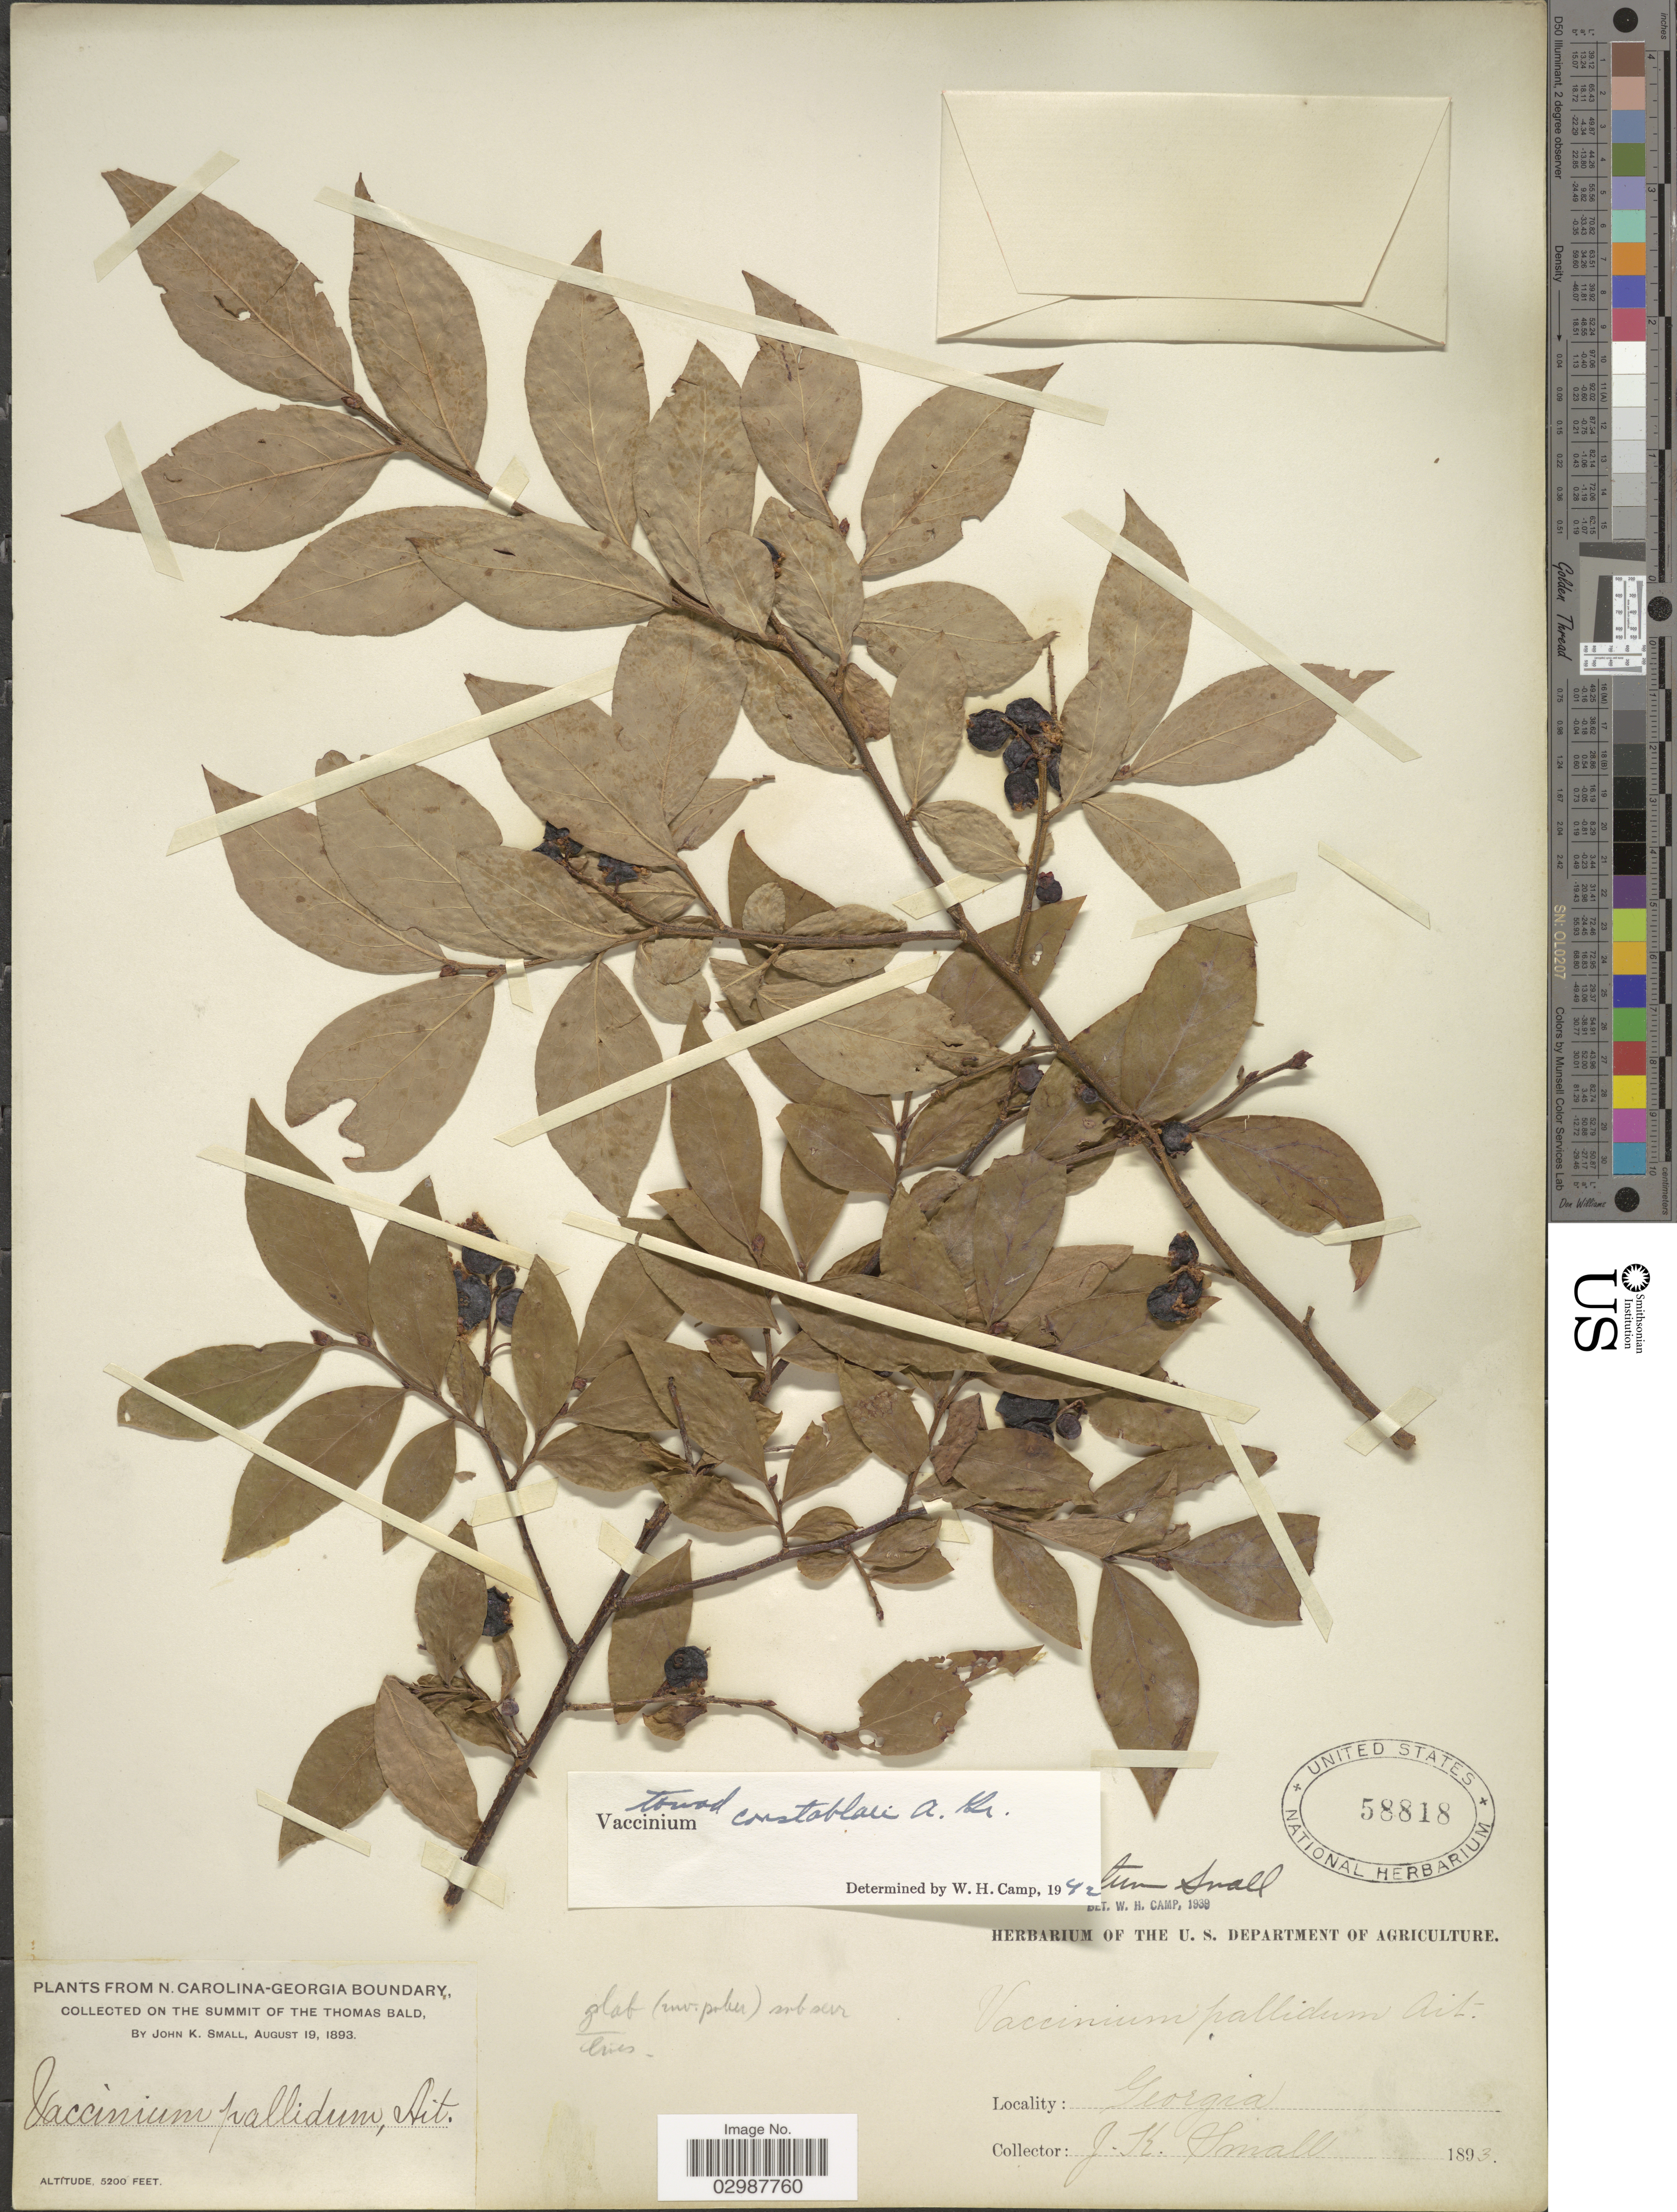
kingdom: Plantae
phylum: Tracheophyta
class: Magnoliopsida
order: Ericales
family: Ericaceae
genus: Vaccinium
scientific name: Vaccinium constablaei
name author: A. Gray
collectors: J. K. Small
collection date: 1893-08-19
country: United States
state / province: Georgia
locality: N-Carolina-Georgia Boundary. On the summit of the Thomas Bald.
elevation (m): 1585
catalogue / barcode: US 58818